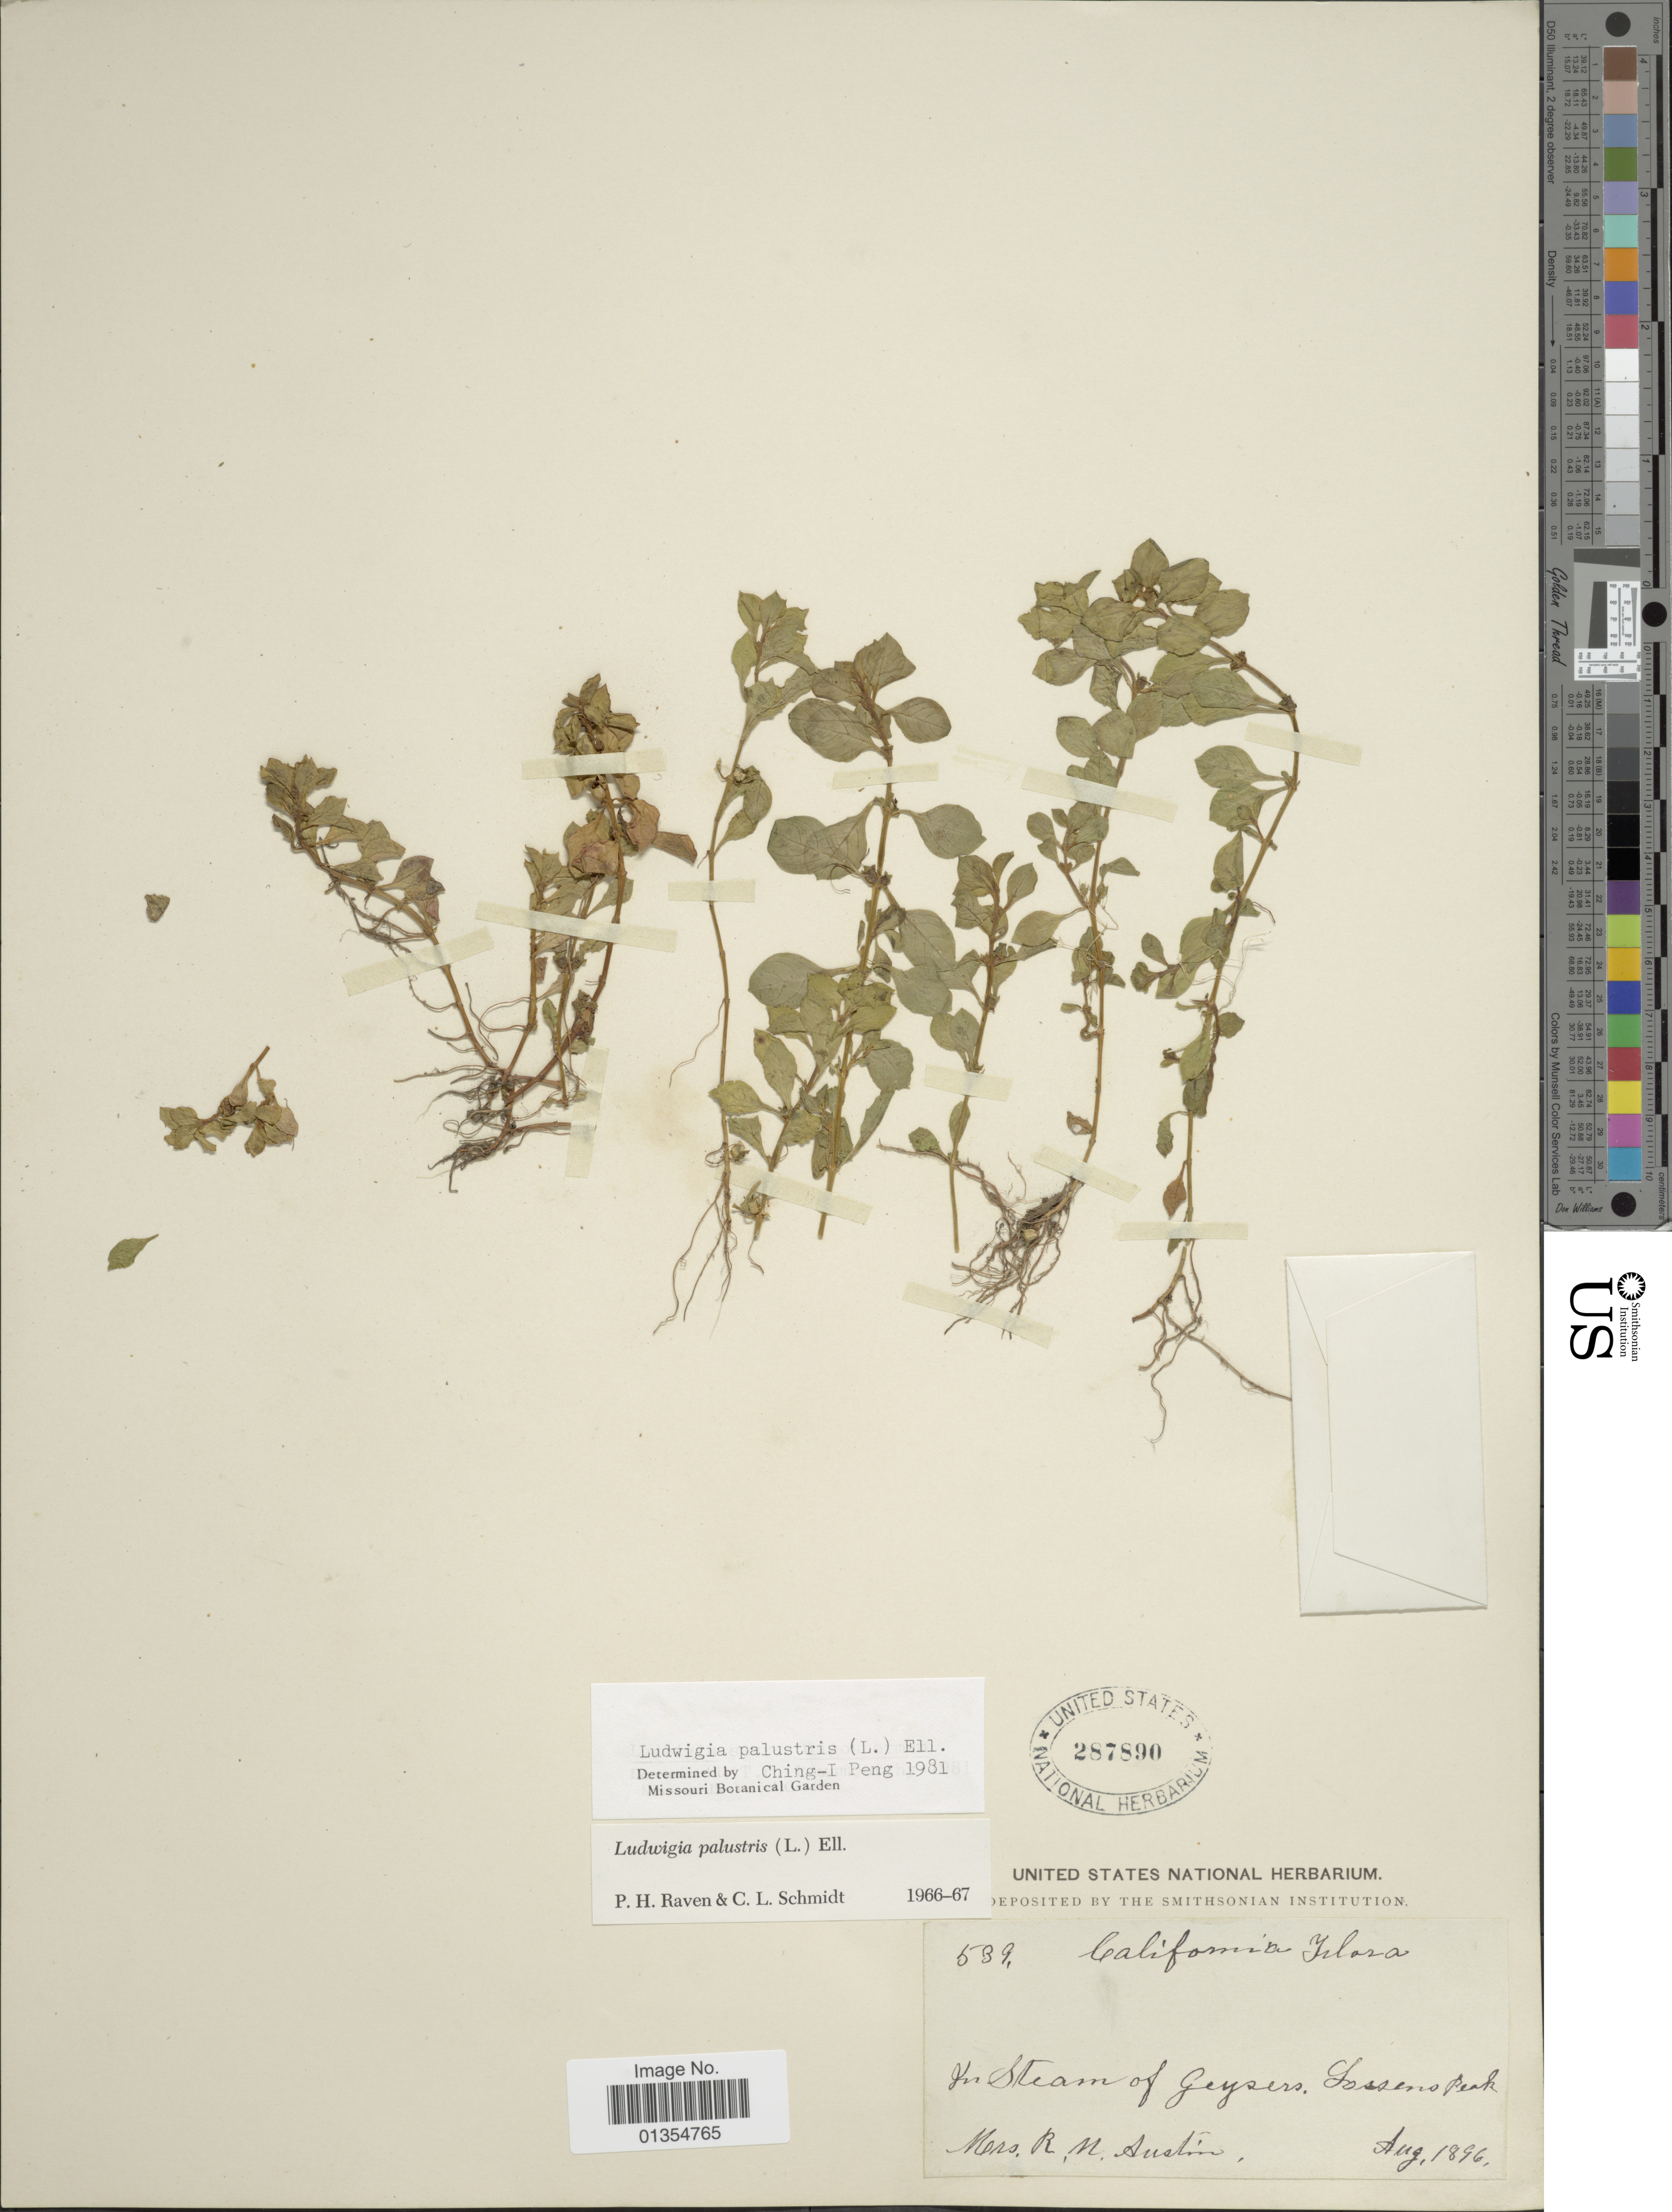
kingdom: Plantae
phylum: Tracheophyta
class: Magnoliopsida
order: Myrtales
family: Onagraceae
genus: Ludwigia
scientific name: Ludwigia palustris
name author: (L.) Elliott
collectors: R. Austin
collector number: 539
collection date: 1896-08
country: United States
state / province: California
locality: In stream of Geysers, Lassens Peak.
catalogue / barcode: US 287890